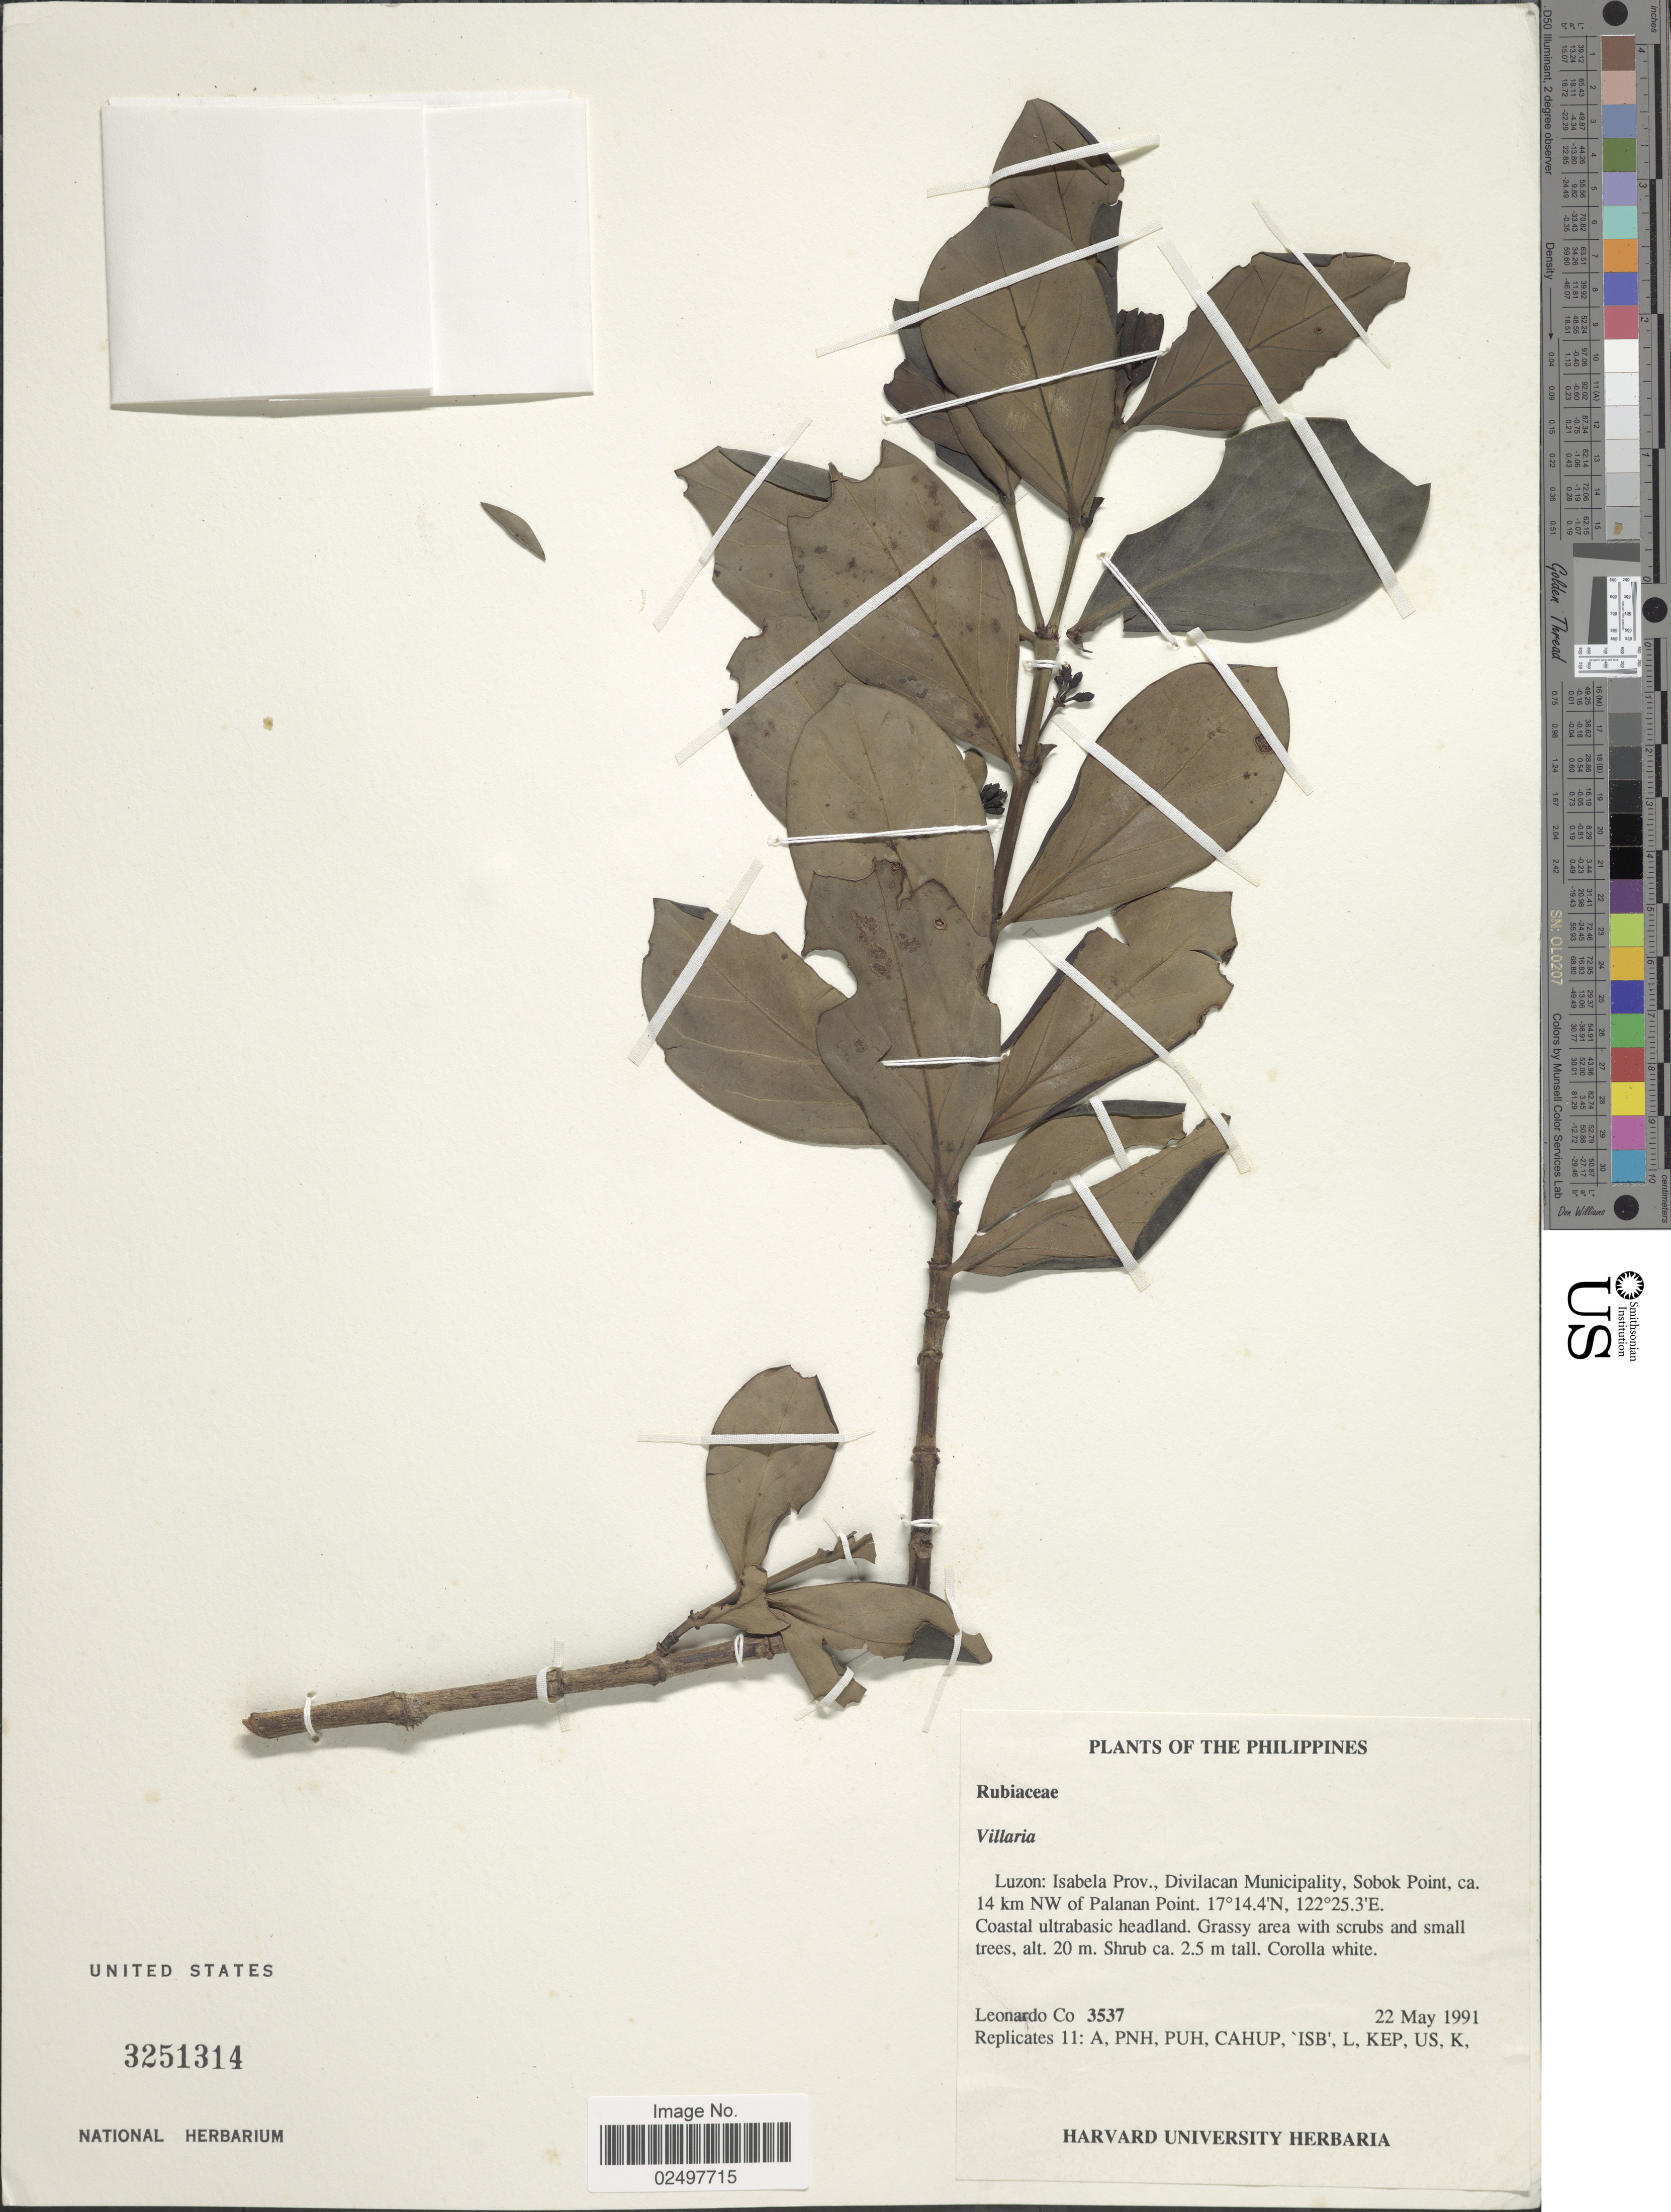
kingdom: Plantae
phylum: Tracheophyta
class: Magnoliopsida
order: Gentianales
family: Rubiaceae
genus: Villaria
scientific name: Villaria sp.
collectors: L. Co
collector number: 3537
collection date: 1991-05-22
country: Philippines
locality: Luzon: Isabela Prov., Divilacan Municipality, Sobok Point, ca. 14 km NW of Palanan Point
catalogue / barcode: US 3251314